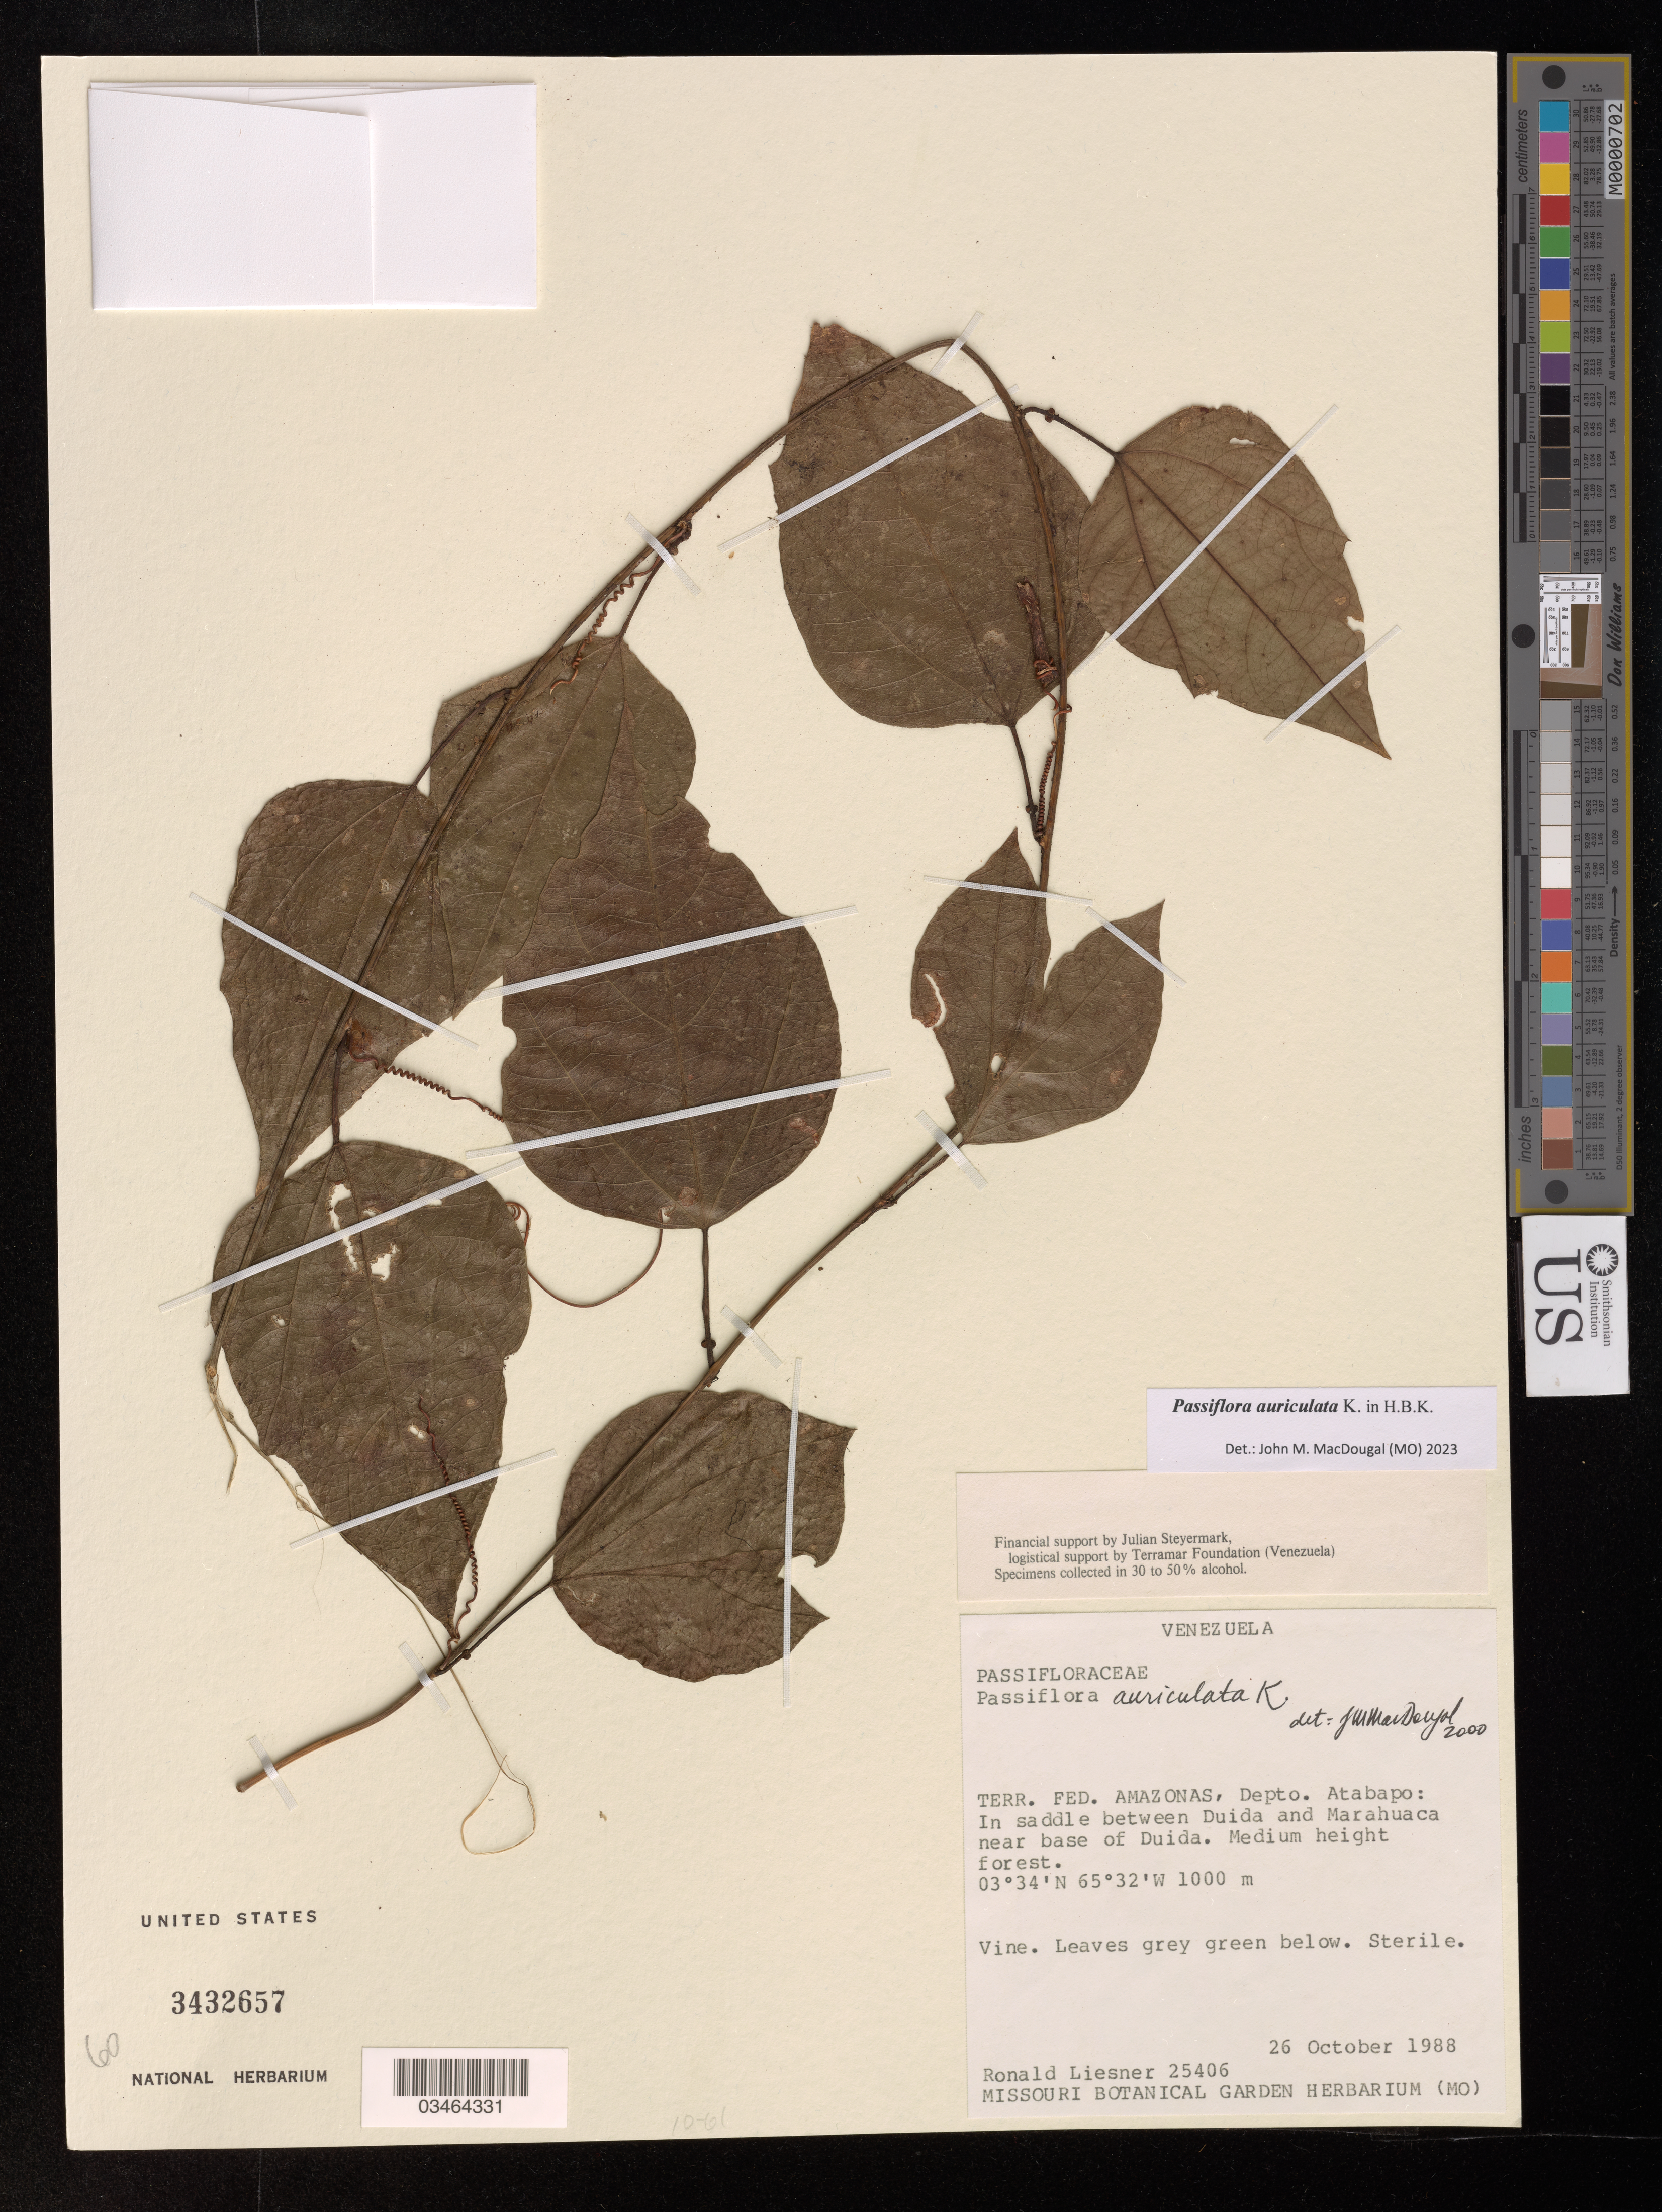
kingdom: Plantae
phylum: Tracheophyta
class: Magnoliopsida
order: Malpighiales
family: Passifloraceae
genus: Passiflora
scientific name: Passiflora auriculata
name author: Kunth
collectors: R. L. Liesner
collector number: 25406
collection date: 1988-10-26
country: Venezuela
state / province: Amazonas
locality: Depto. Atabapo: In saddle between Duida and Marahuaca near base of Duida.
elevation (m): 1000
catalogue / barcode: US 3432657